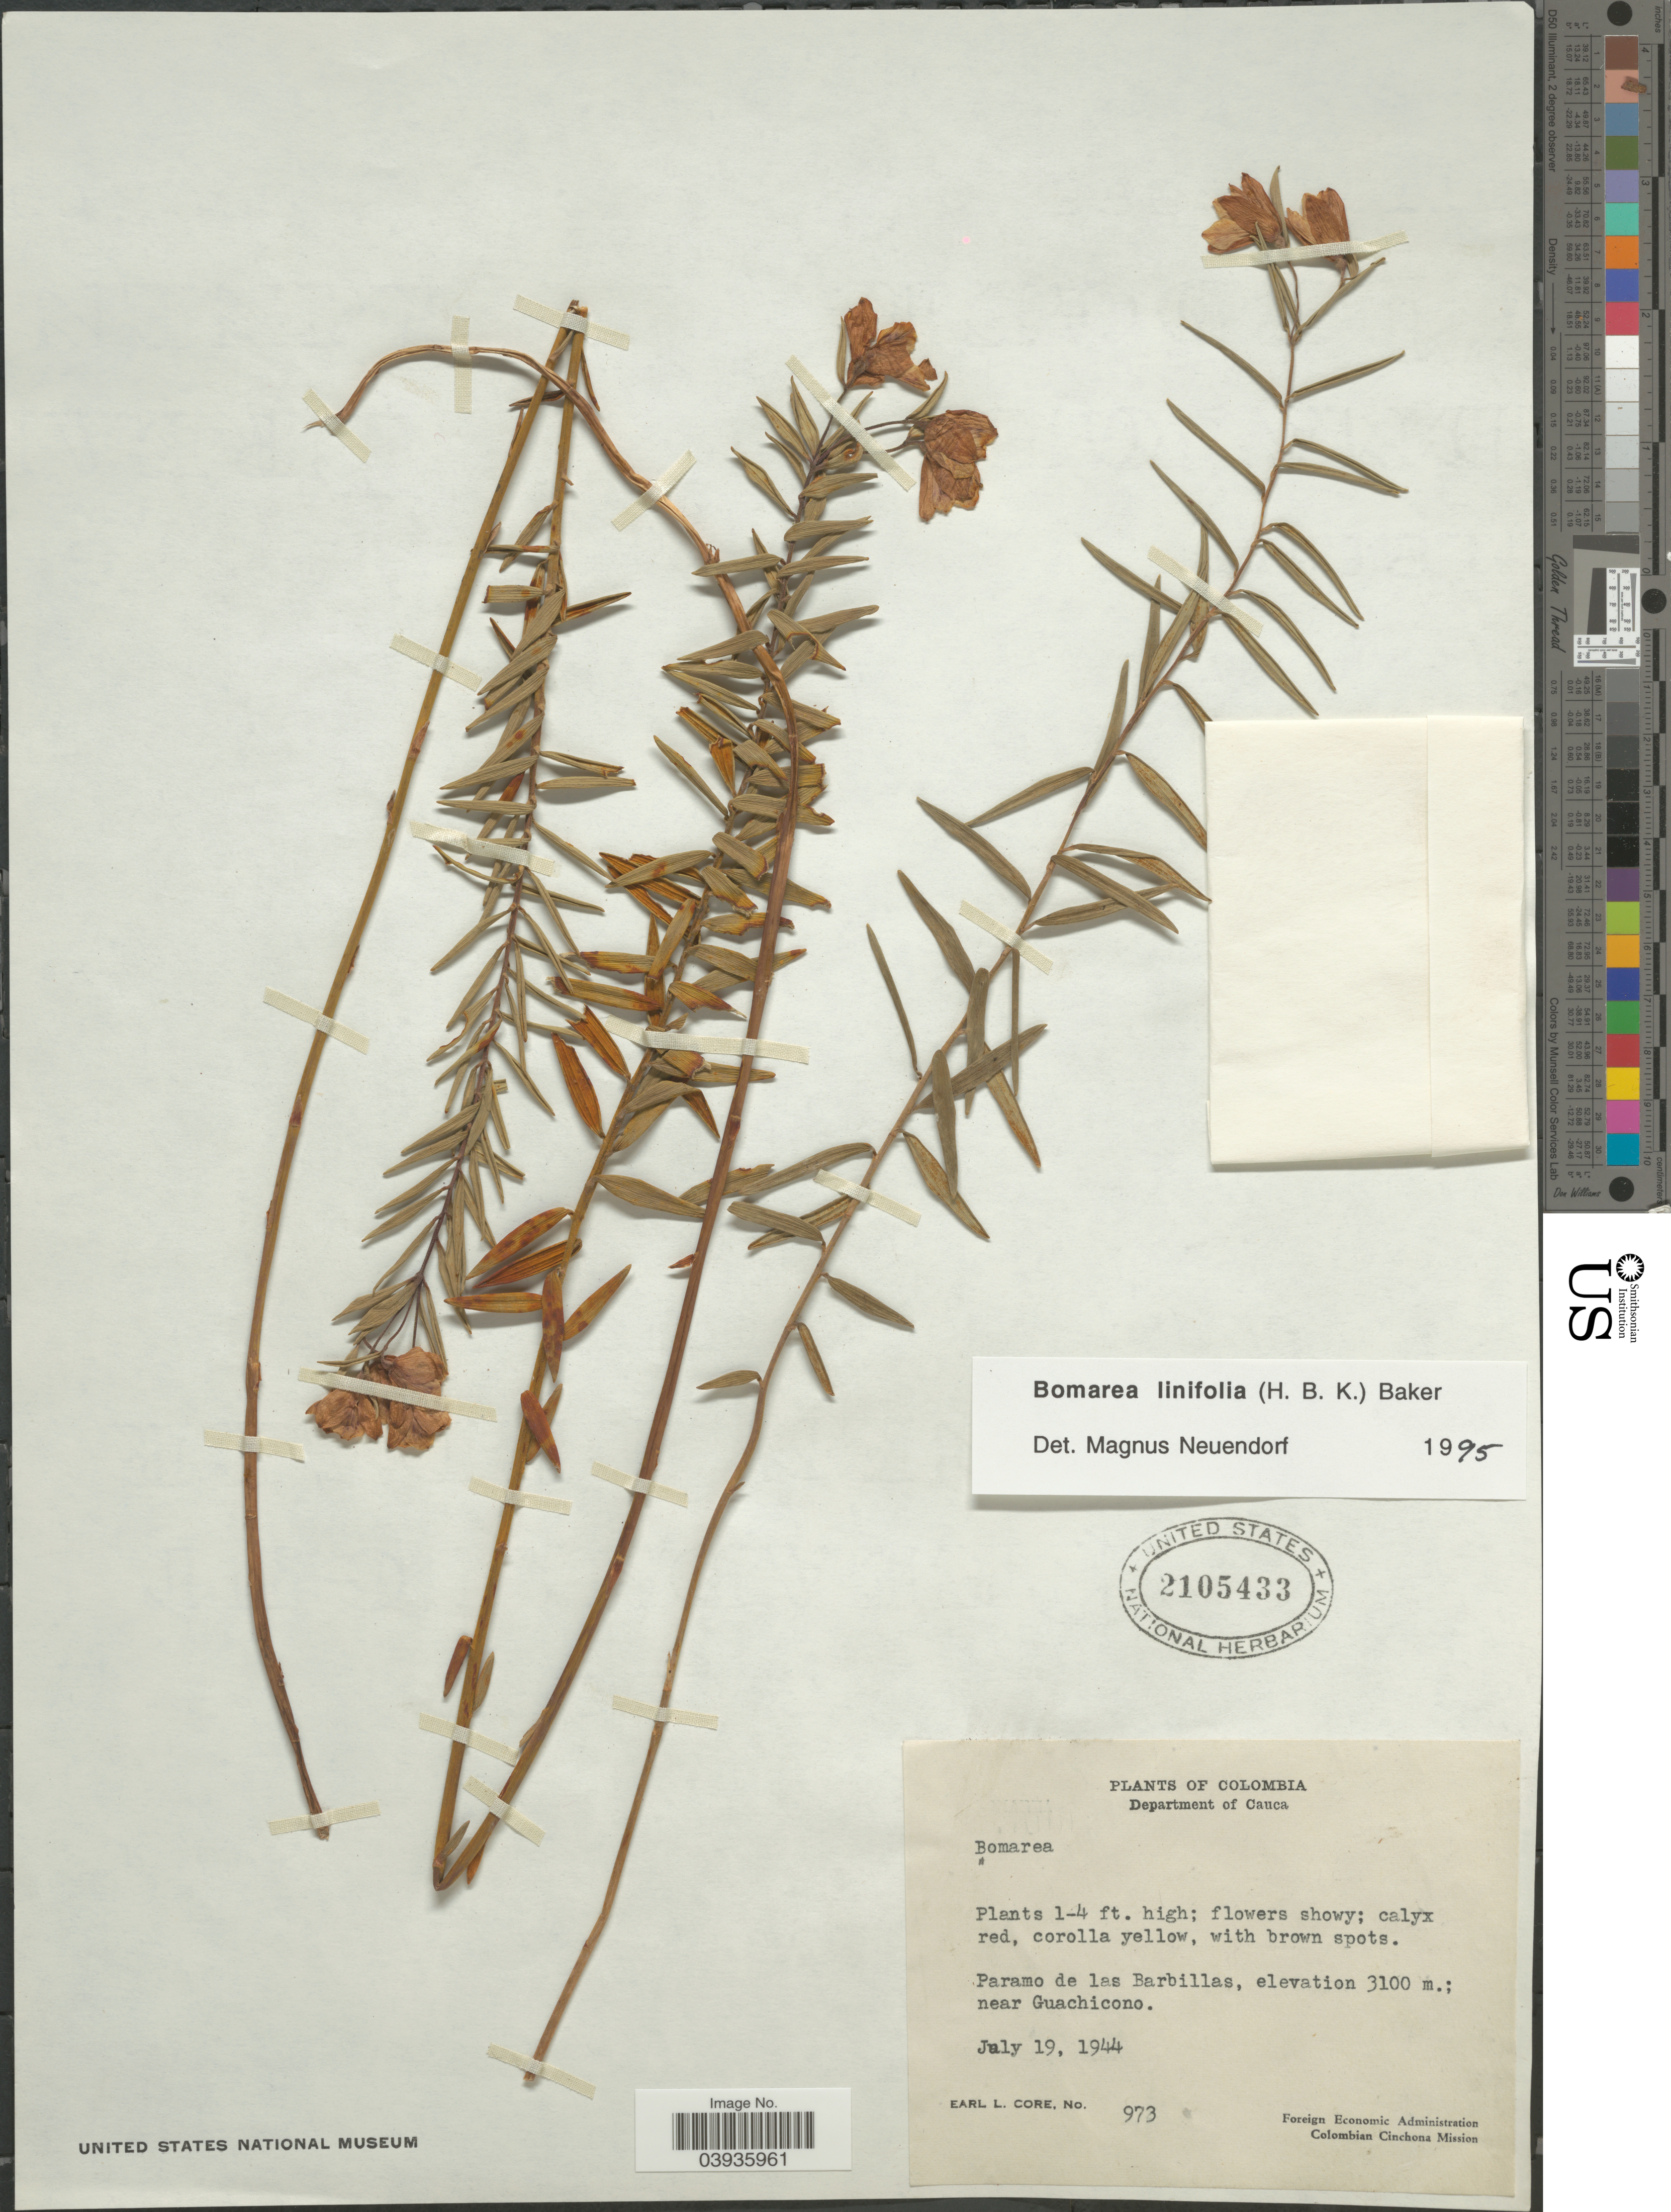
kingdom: Plantae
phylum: Tracheophyta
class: Liliopsida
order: Liliales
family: Alstroemeriaceae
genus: Bomarea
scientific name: Bomarea linifolia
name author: (Kunth) Baker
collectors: E. L. Core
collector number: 973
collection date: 1944-07-19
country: Colombia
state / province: Cauca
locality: Department of Cauca. Paramo de las Barbillas, near Guachicono.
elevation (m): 3100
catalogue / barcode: US 2105433